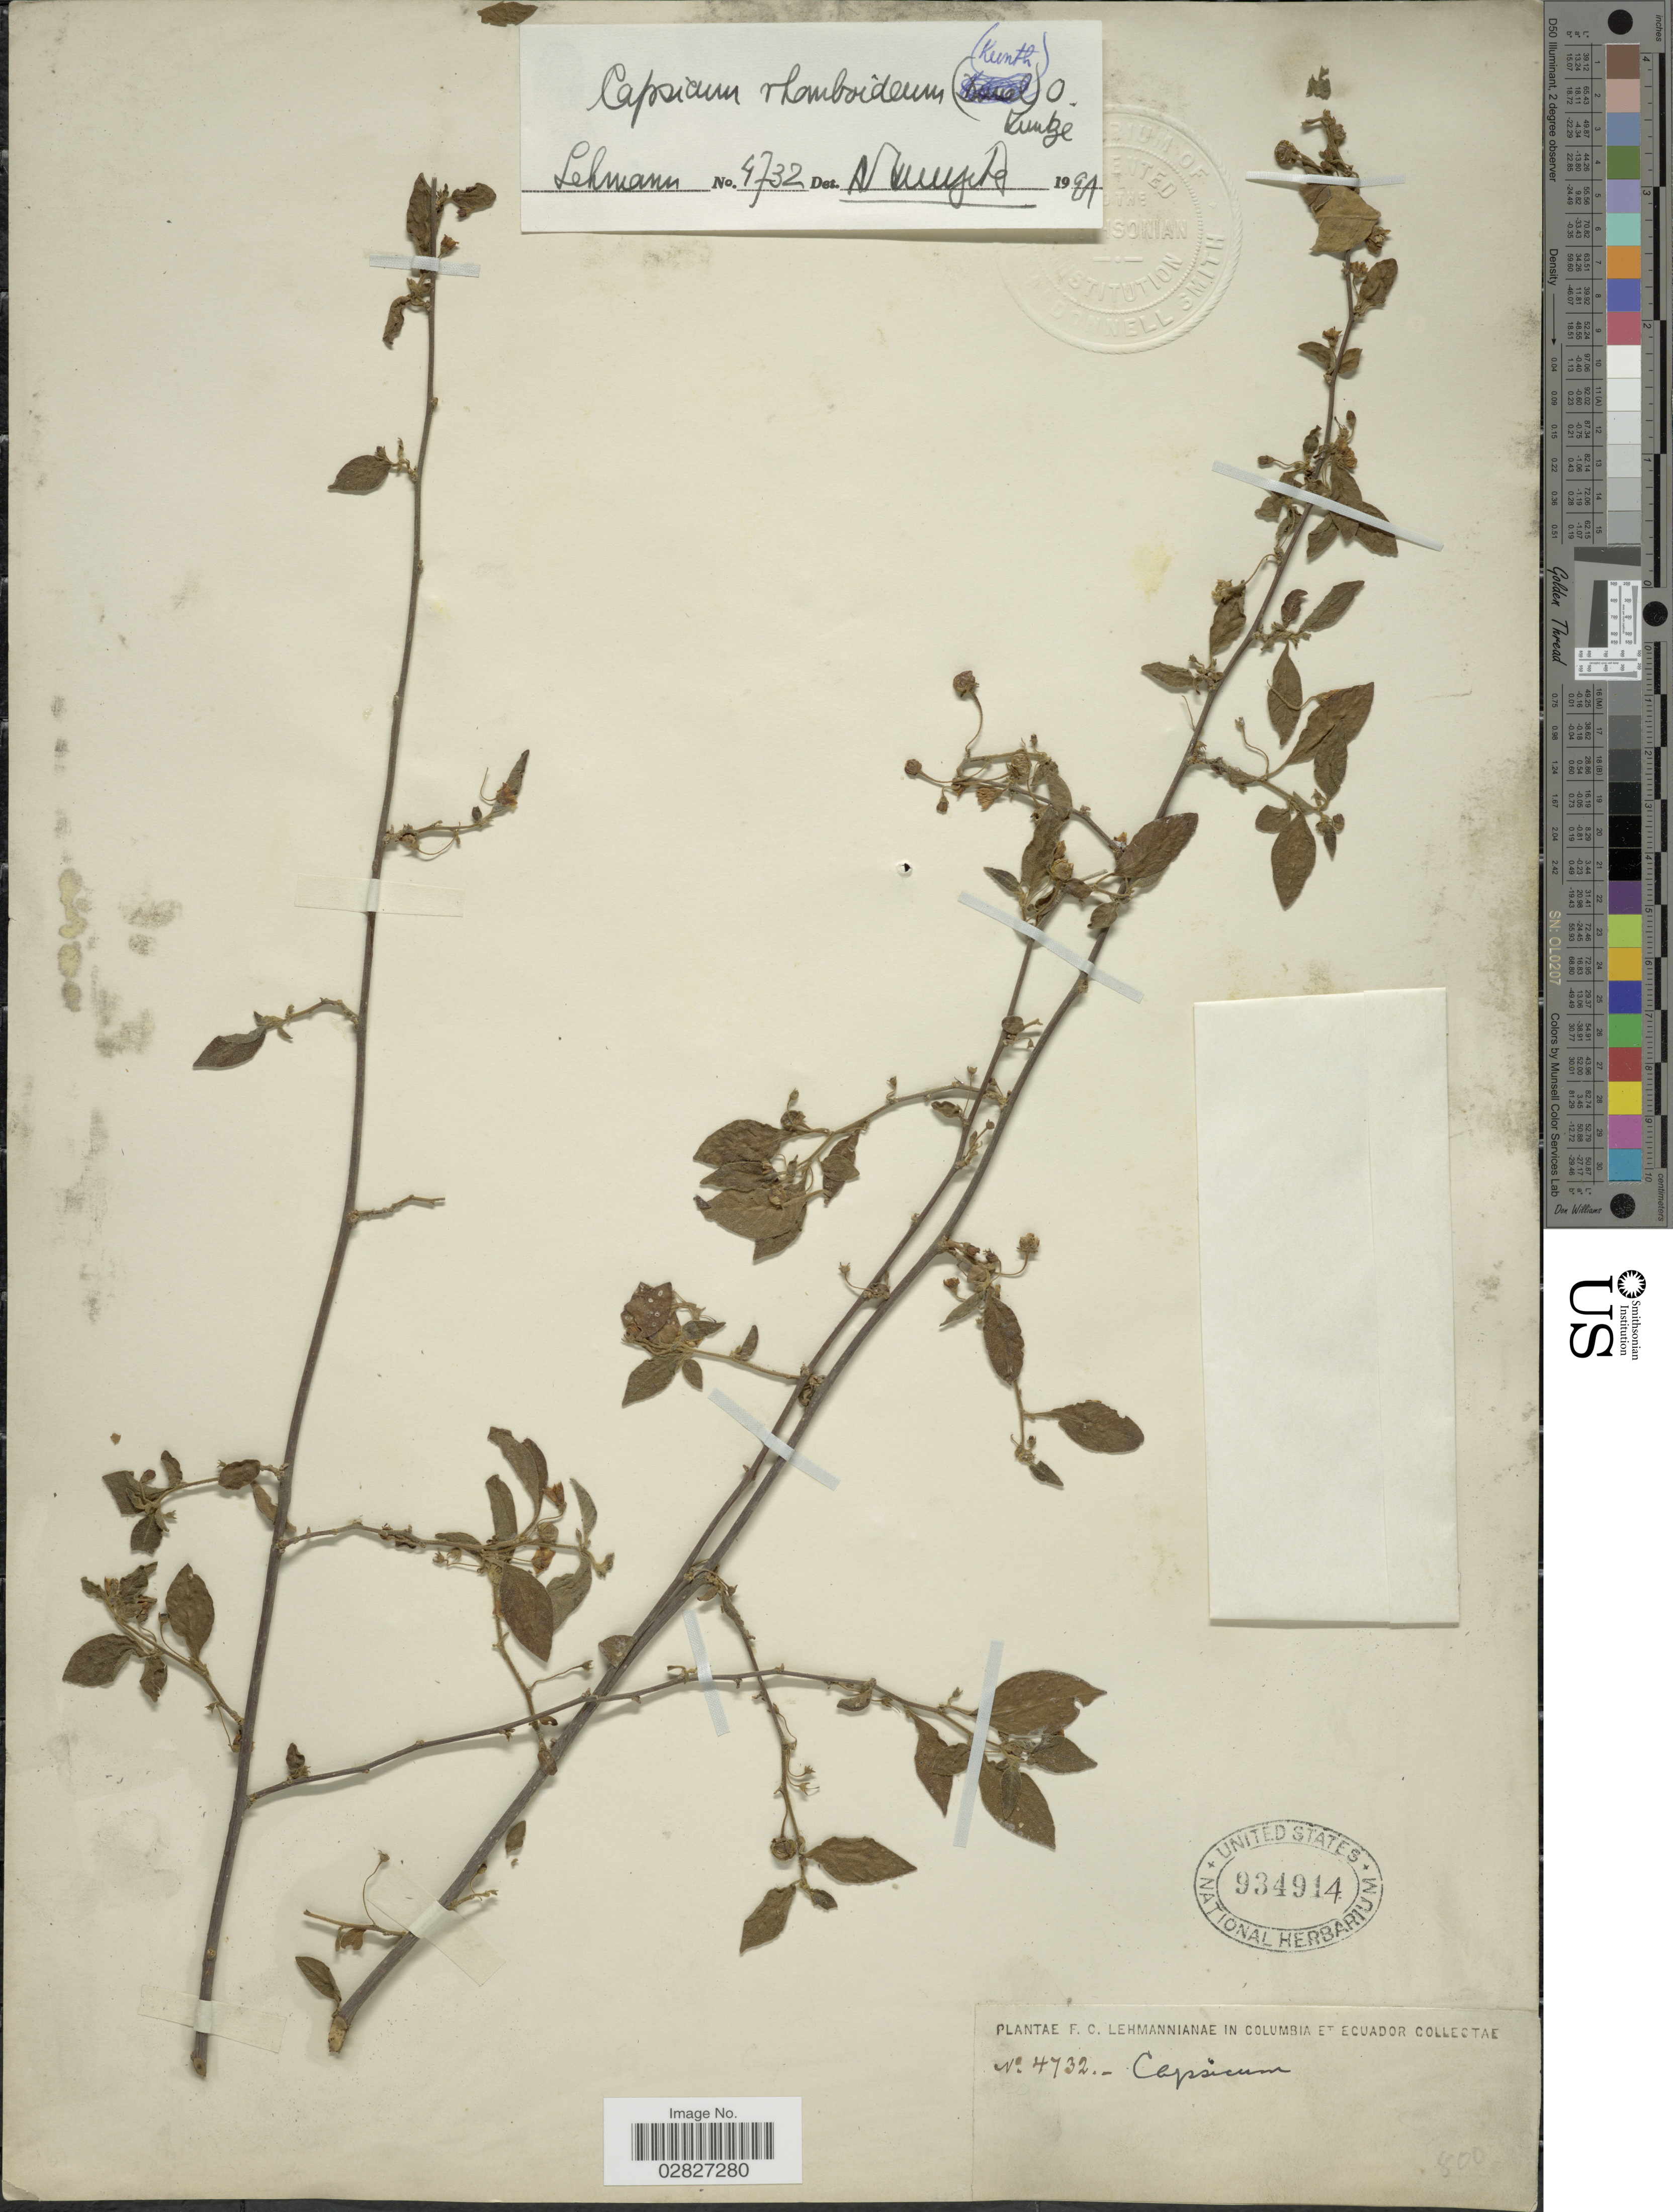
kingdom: Plantae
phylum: Tracheophyta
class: Magnoliopsida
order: Solanales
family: Solanaceae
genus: Capsicum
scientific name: Capsicum rhomboideum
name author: (Humb. & Bonpl. ex Dunal) Kuntze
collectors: F. C. Lehmann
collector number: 4732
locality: Columbia et Ecuador.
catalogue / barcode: US 934914